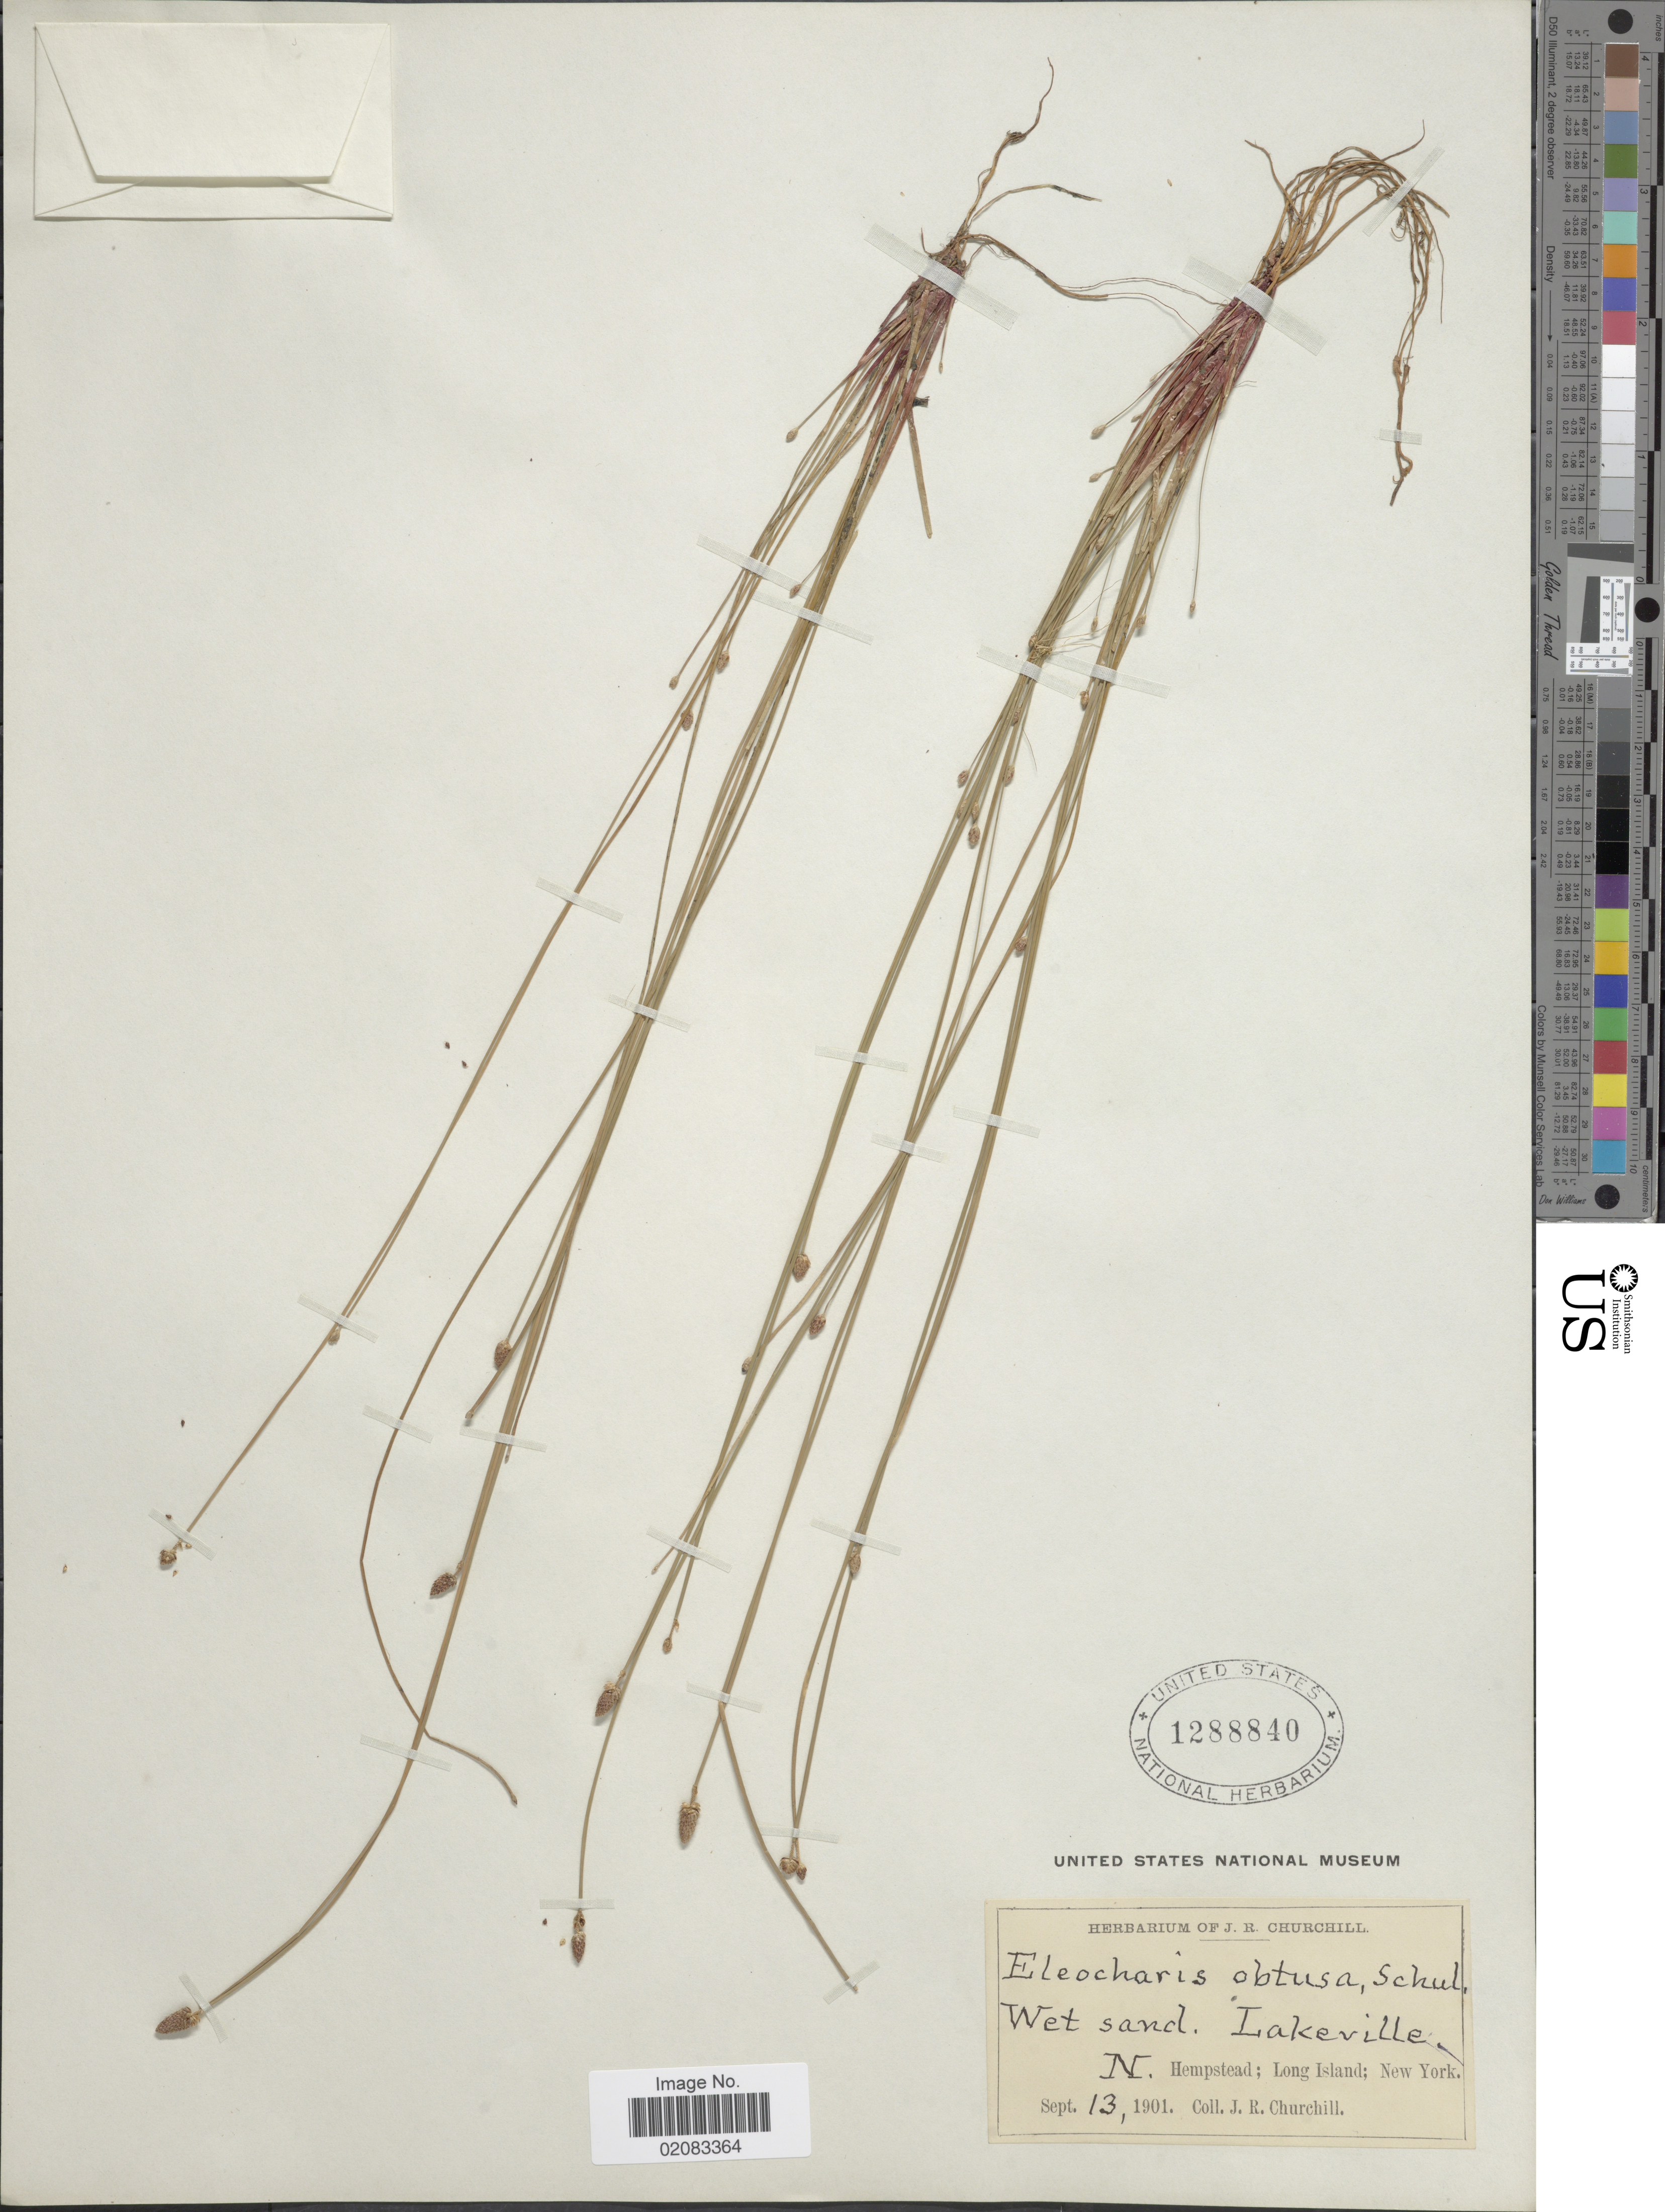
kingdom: Plantae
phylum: Tracheophyta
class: Liliopsida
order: Poales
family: Cyperaceae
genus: Eleocharis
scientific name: Eleocharis obtusa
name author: (Willd.) Schult.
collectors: J. Churchill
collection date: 1901-09-13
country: United States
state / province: New York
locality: Wet sand, Lakeville, N Hempstead; Long Island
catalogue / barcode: US 1288840